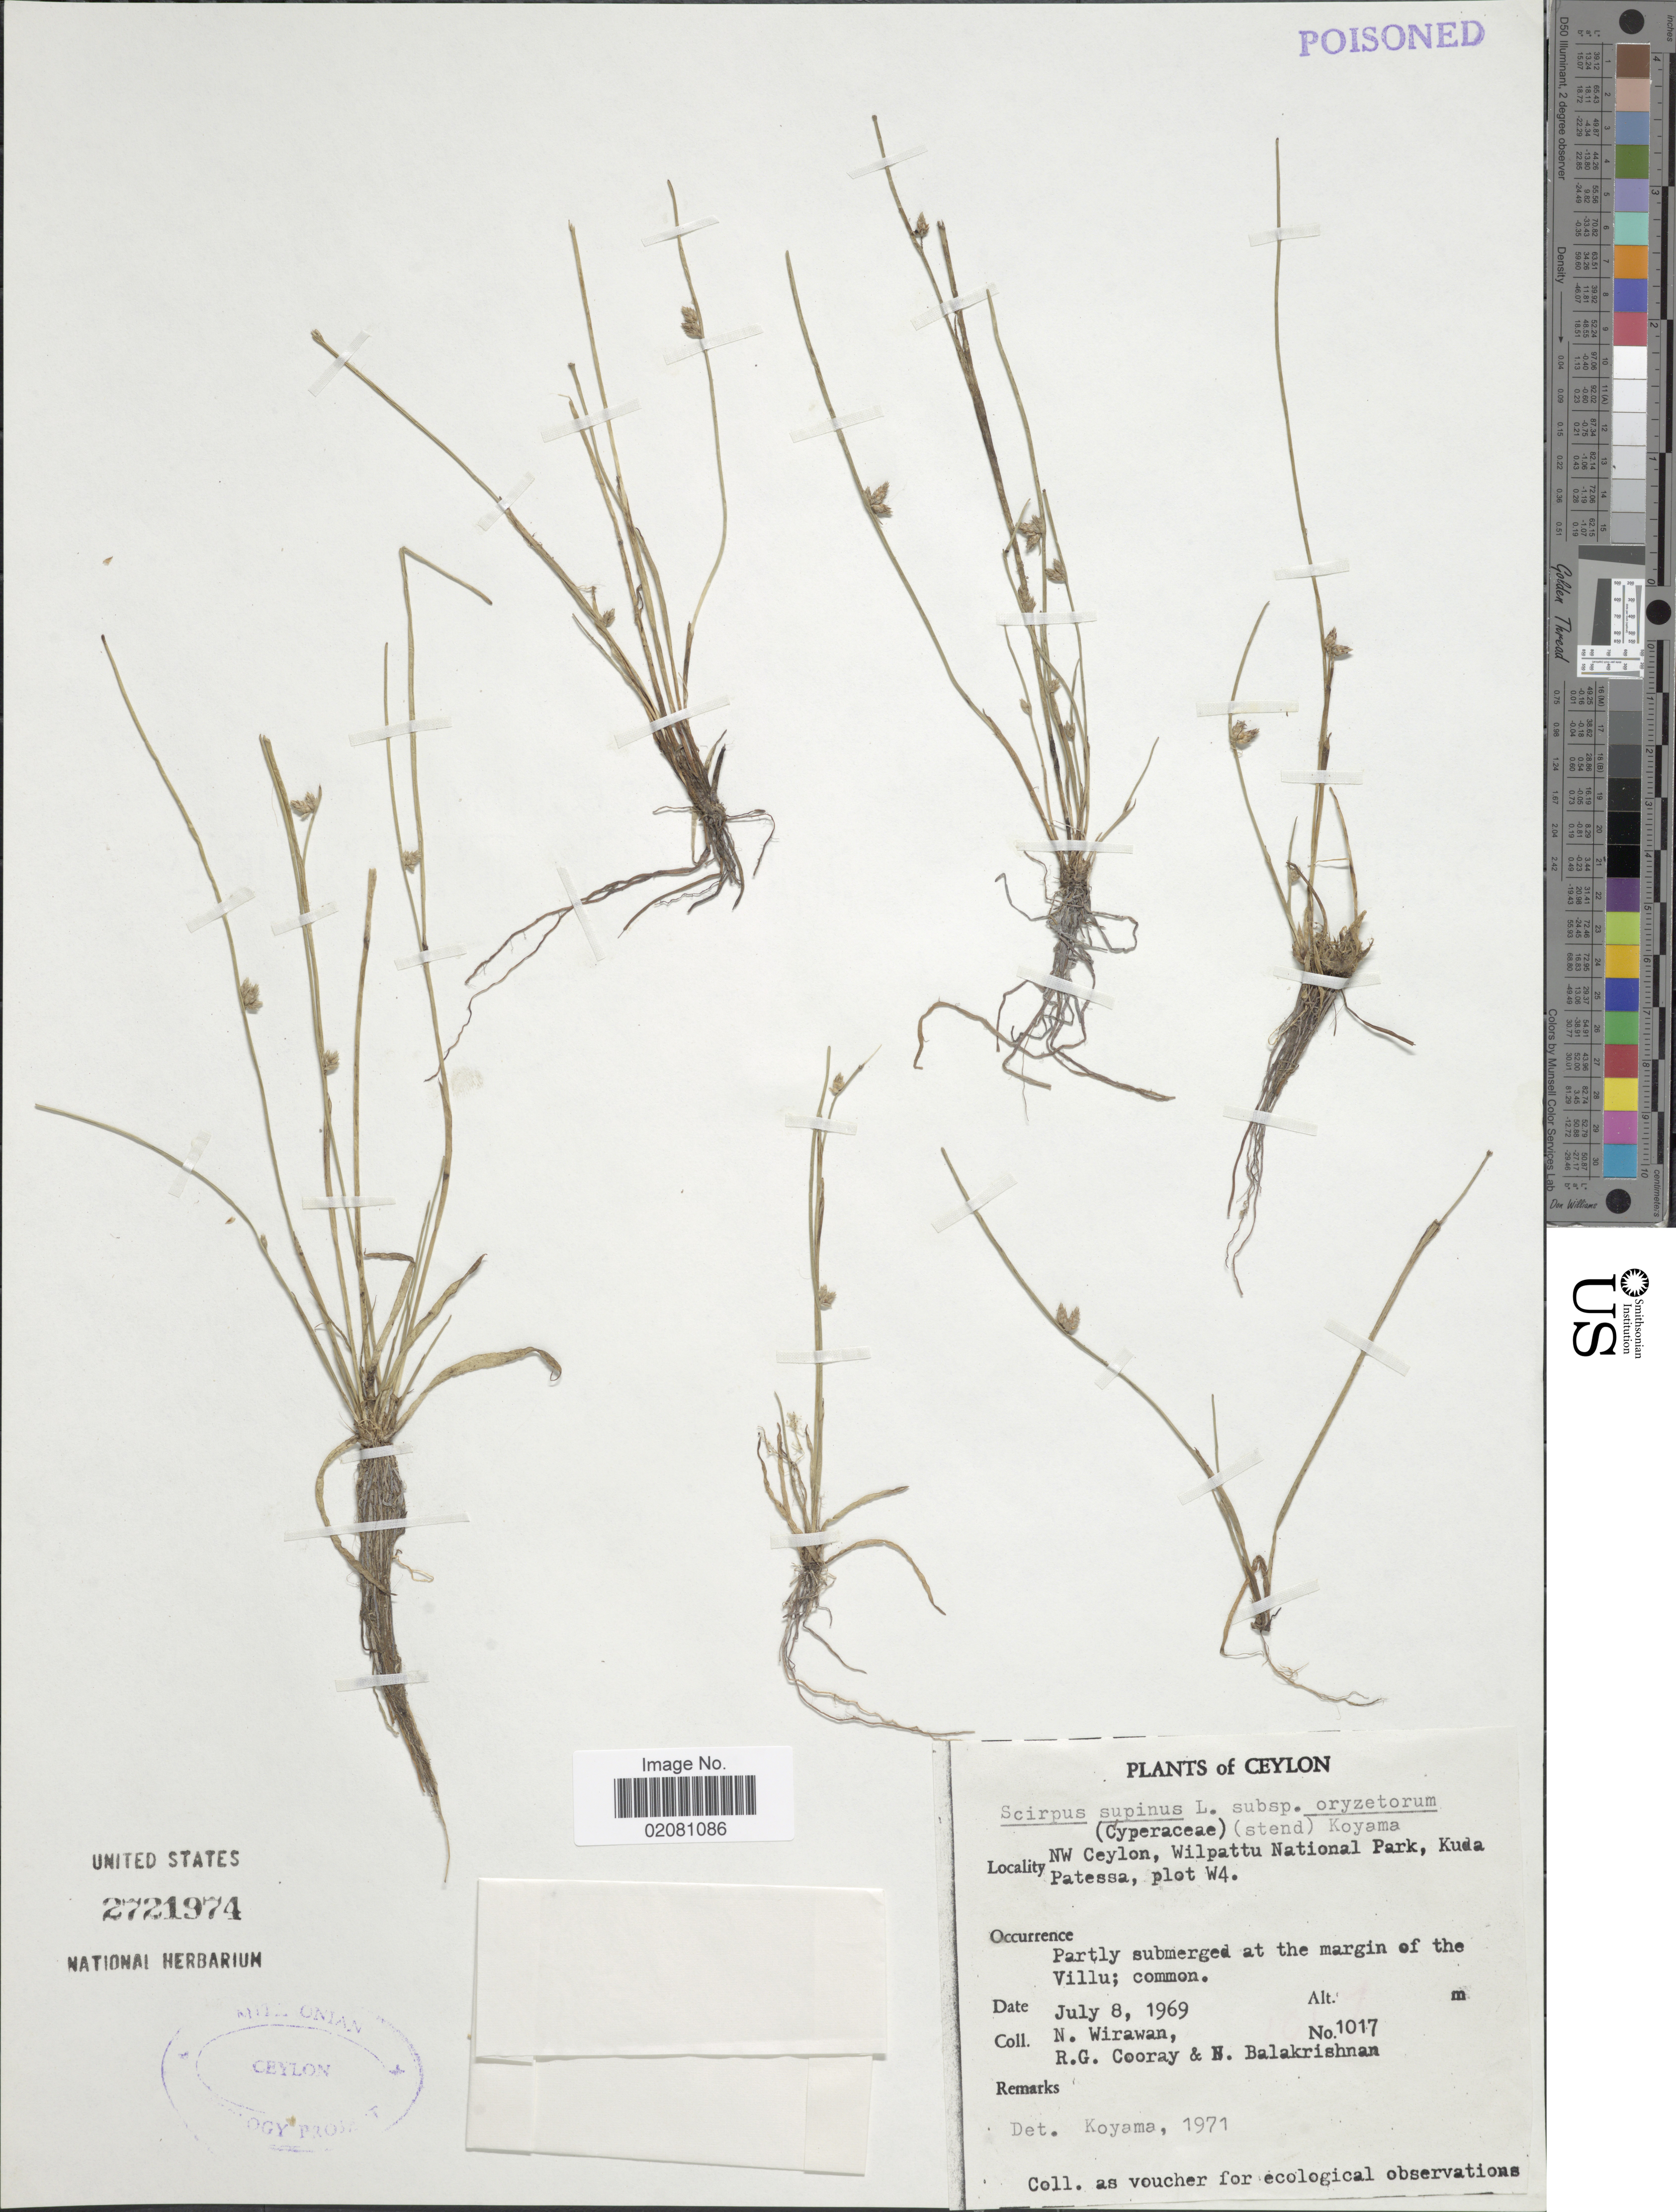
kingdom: Plantae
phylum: Tracheophyta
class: Liliopsida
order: Poales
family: Cyperaceae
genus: Schoenoplectus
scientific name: Schoenoplectus supinus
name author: (L.) Palla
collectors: N. Wirawan, R. Cooray & N. Balakrishnan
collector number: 1017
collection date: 1969-07-08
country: Sri Lanka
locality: Ceylon, NW Ceylon, Wilpattu National Park, Kuda Patessa, plot W4.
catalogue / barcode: US 2721974